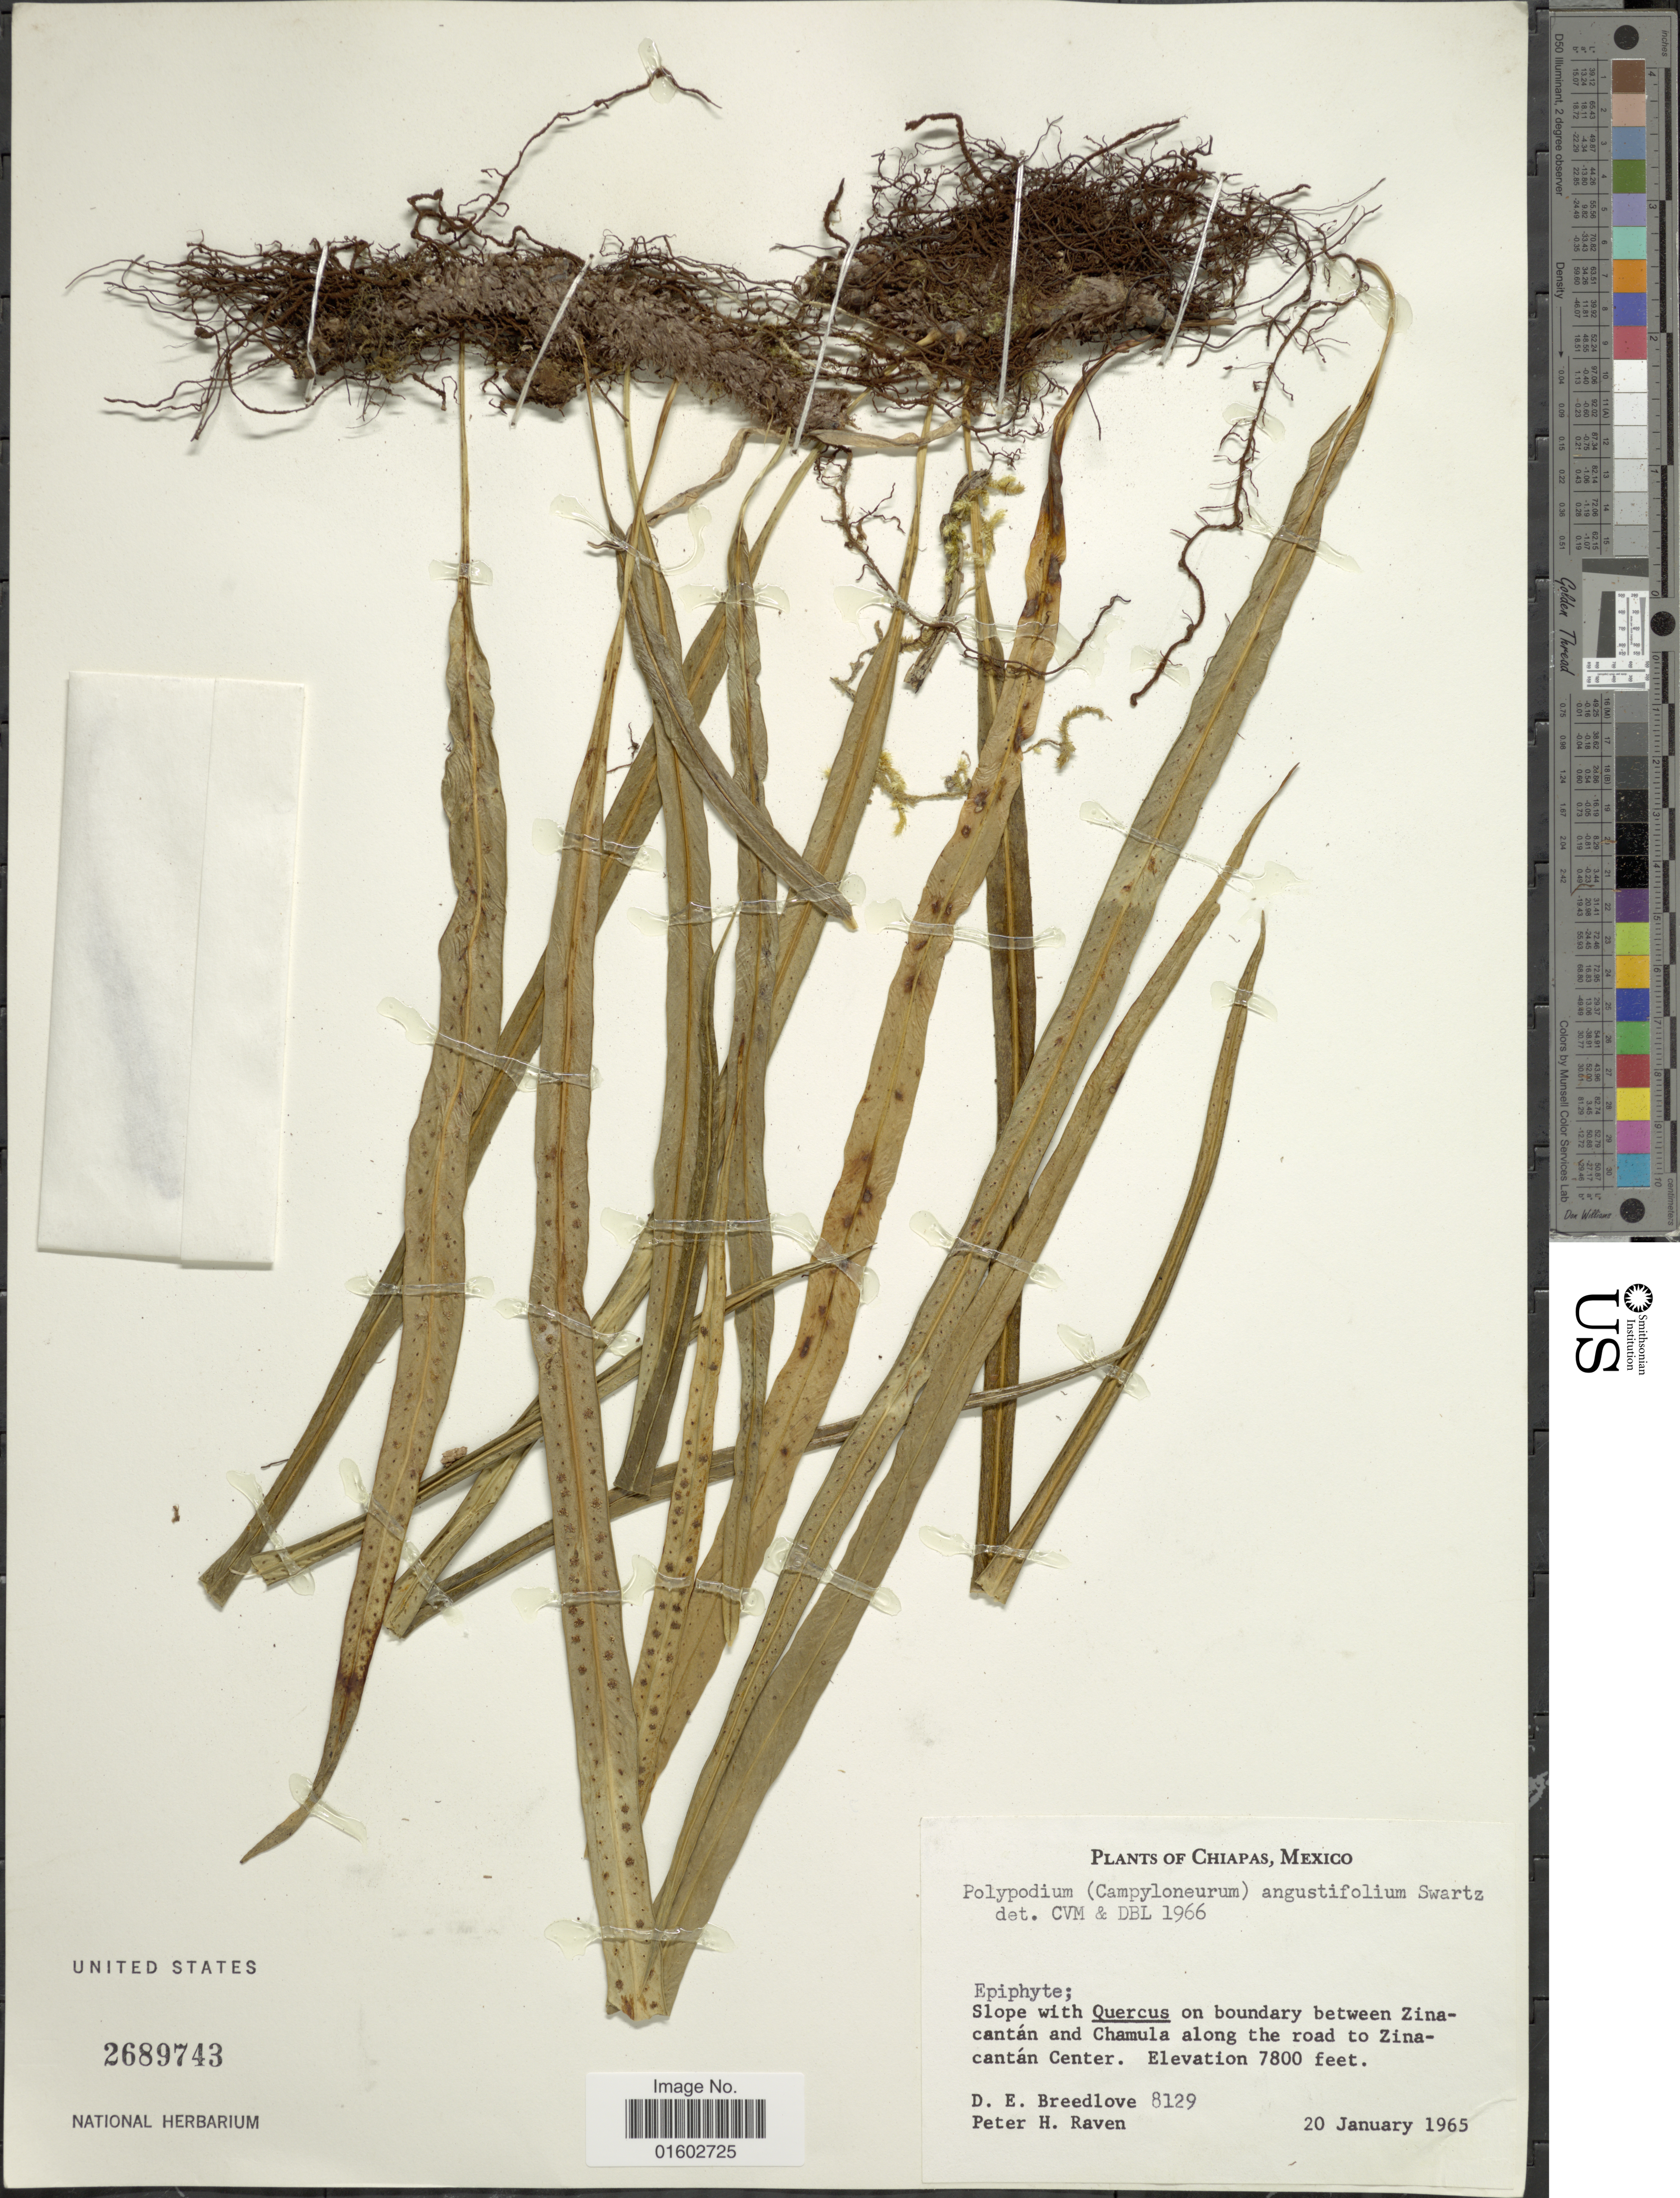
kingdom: Plantae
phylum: Tracheophyta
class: Polypodiopsida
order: Polypodiales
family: Polypodiaceae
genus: Campyloneurum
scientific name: Campyloneurum angustifolium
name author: (Sw.) Fée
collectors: D. E. Breedlove & P. Raven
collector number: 8129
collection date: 1965-01-20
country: Mexico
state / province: Chiapas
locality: On boundary between Zinacantan and Chamula along the road to Zinacantan center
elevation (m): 2377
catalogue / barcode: US 2689743